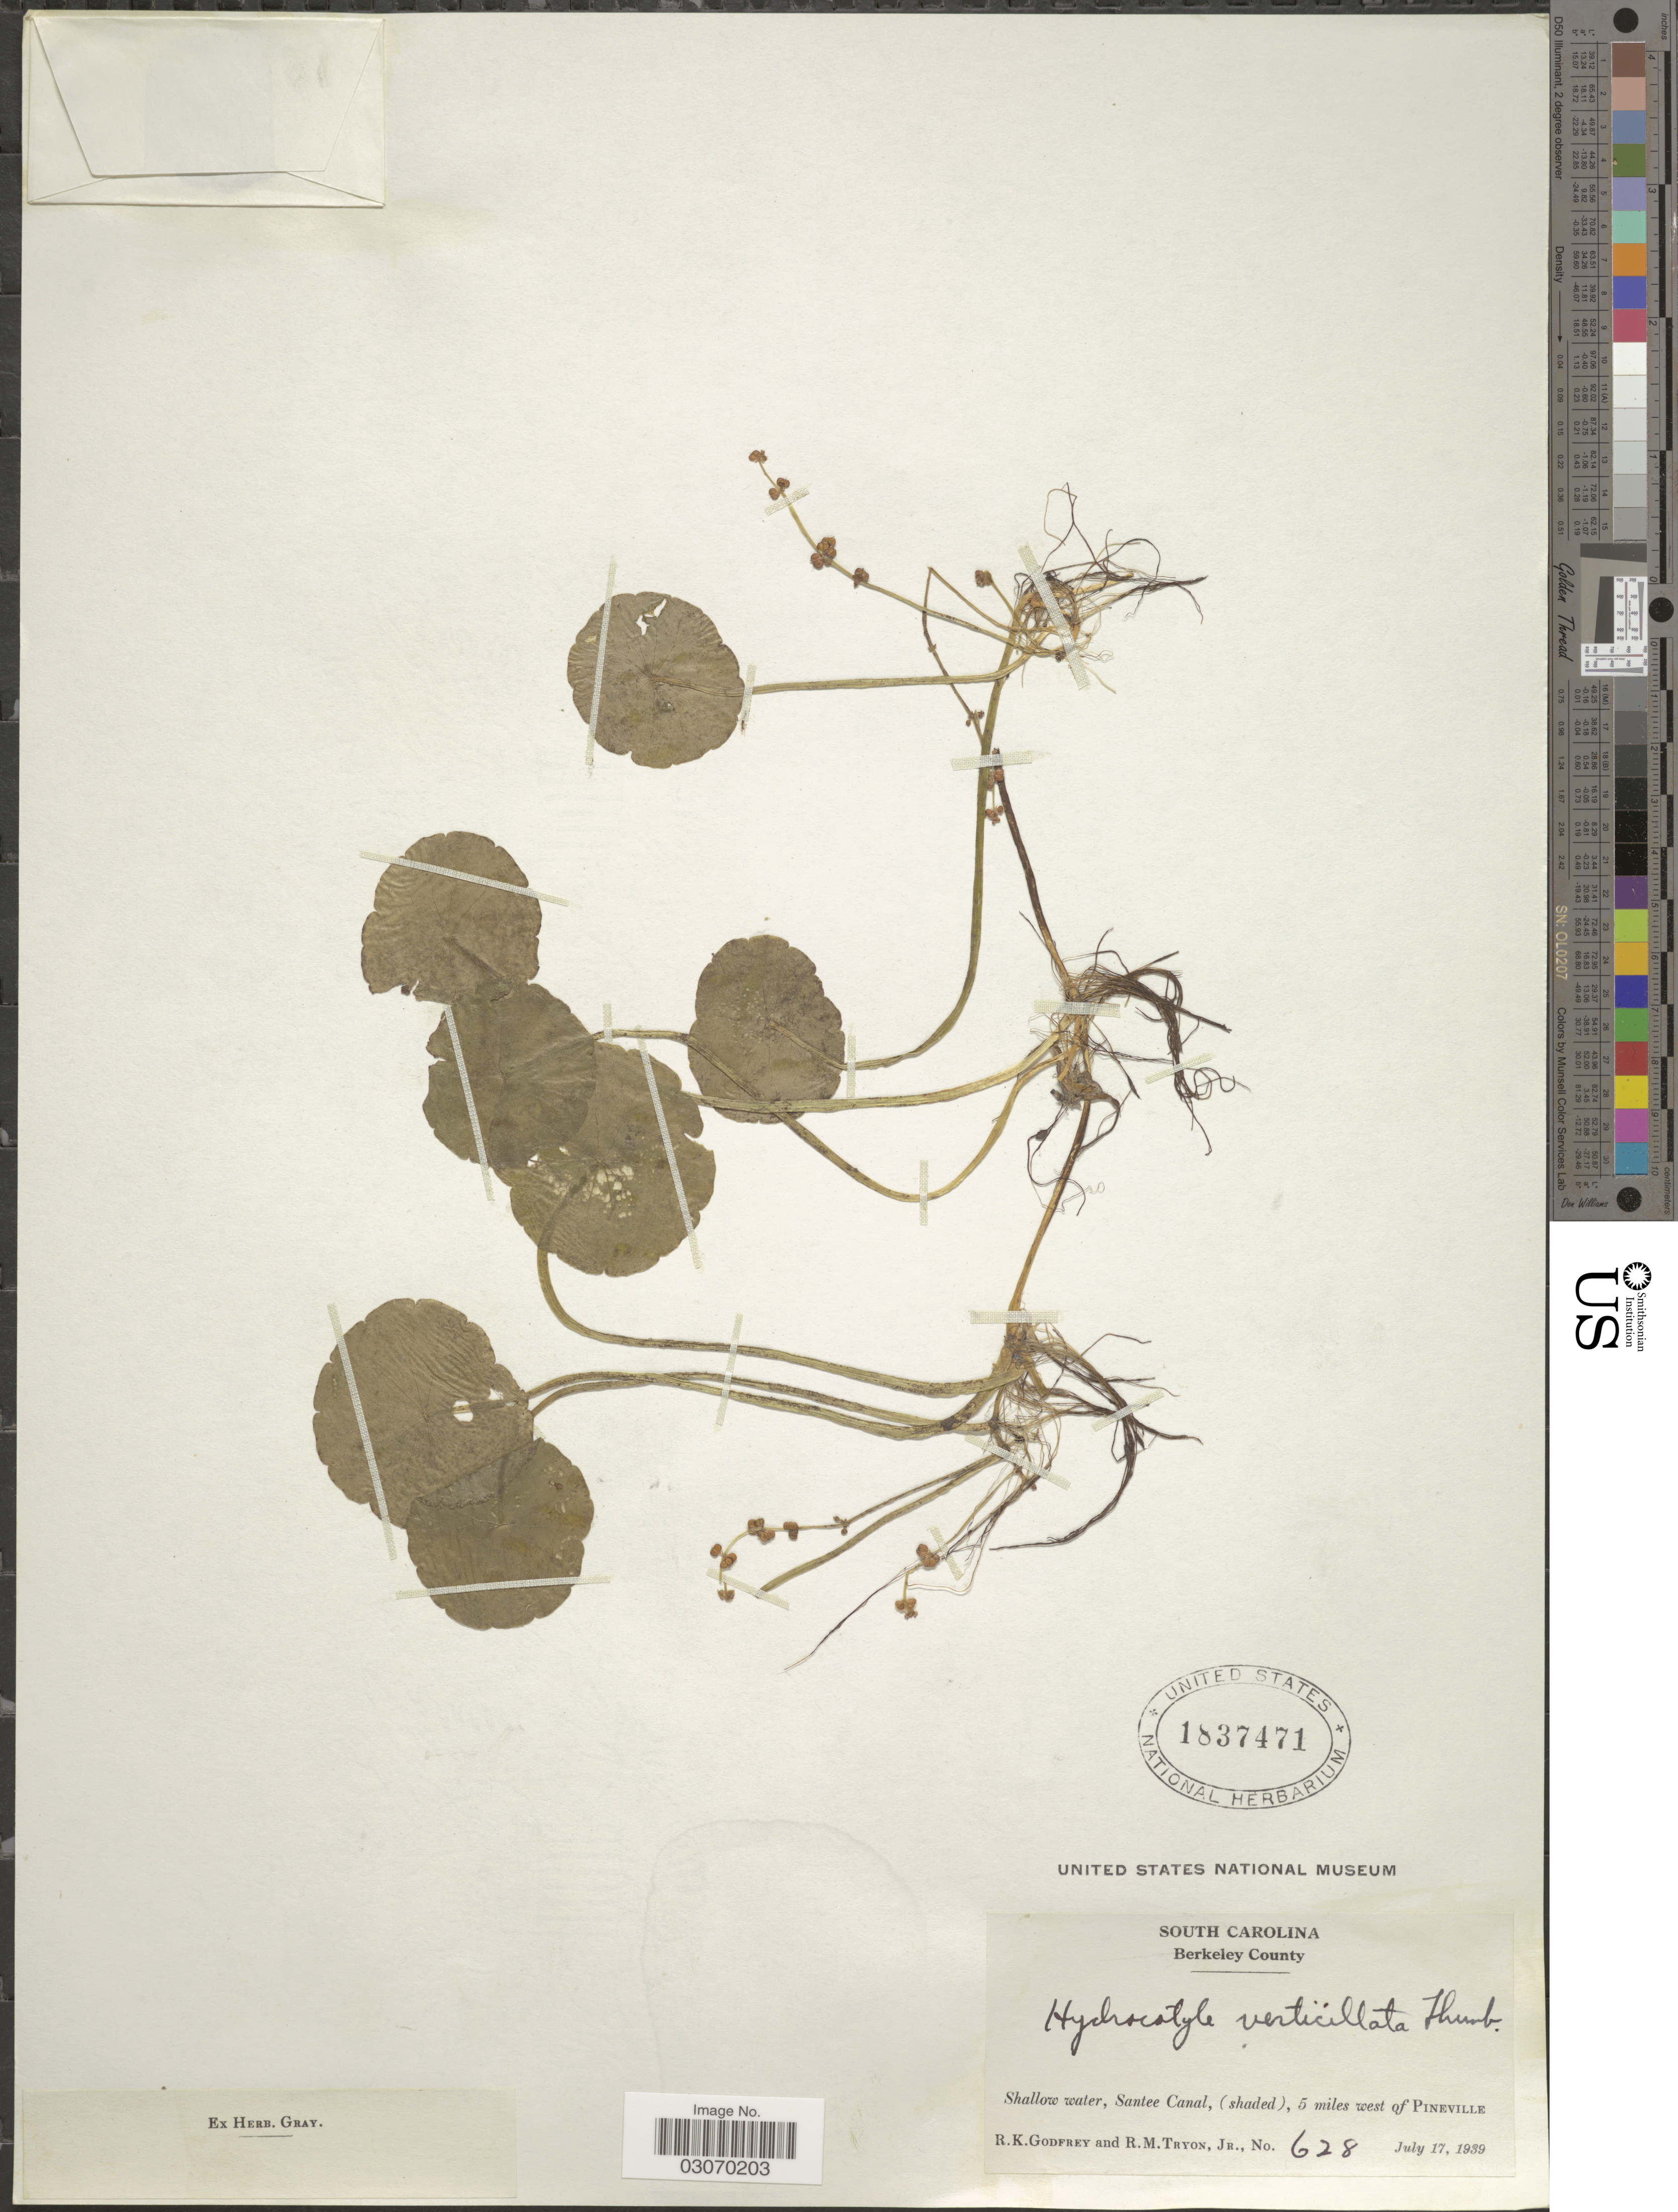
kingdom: Plantae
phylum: Tracheophyta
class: Magnoliopsida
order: Apiales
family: Araliaceae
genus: Hydrocotyle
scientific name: Hydrocotyle verticillata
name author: Thunb.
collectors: R. K. Godfrey & R. Tryon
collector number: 628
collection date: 1939-07-17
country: United States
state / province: South Carolina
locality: Berkeley County. Shallow water, Santee Canal, (shaded), 5 miles west of Pineville.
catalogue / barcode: US 1837471